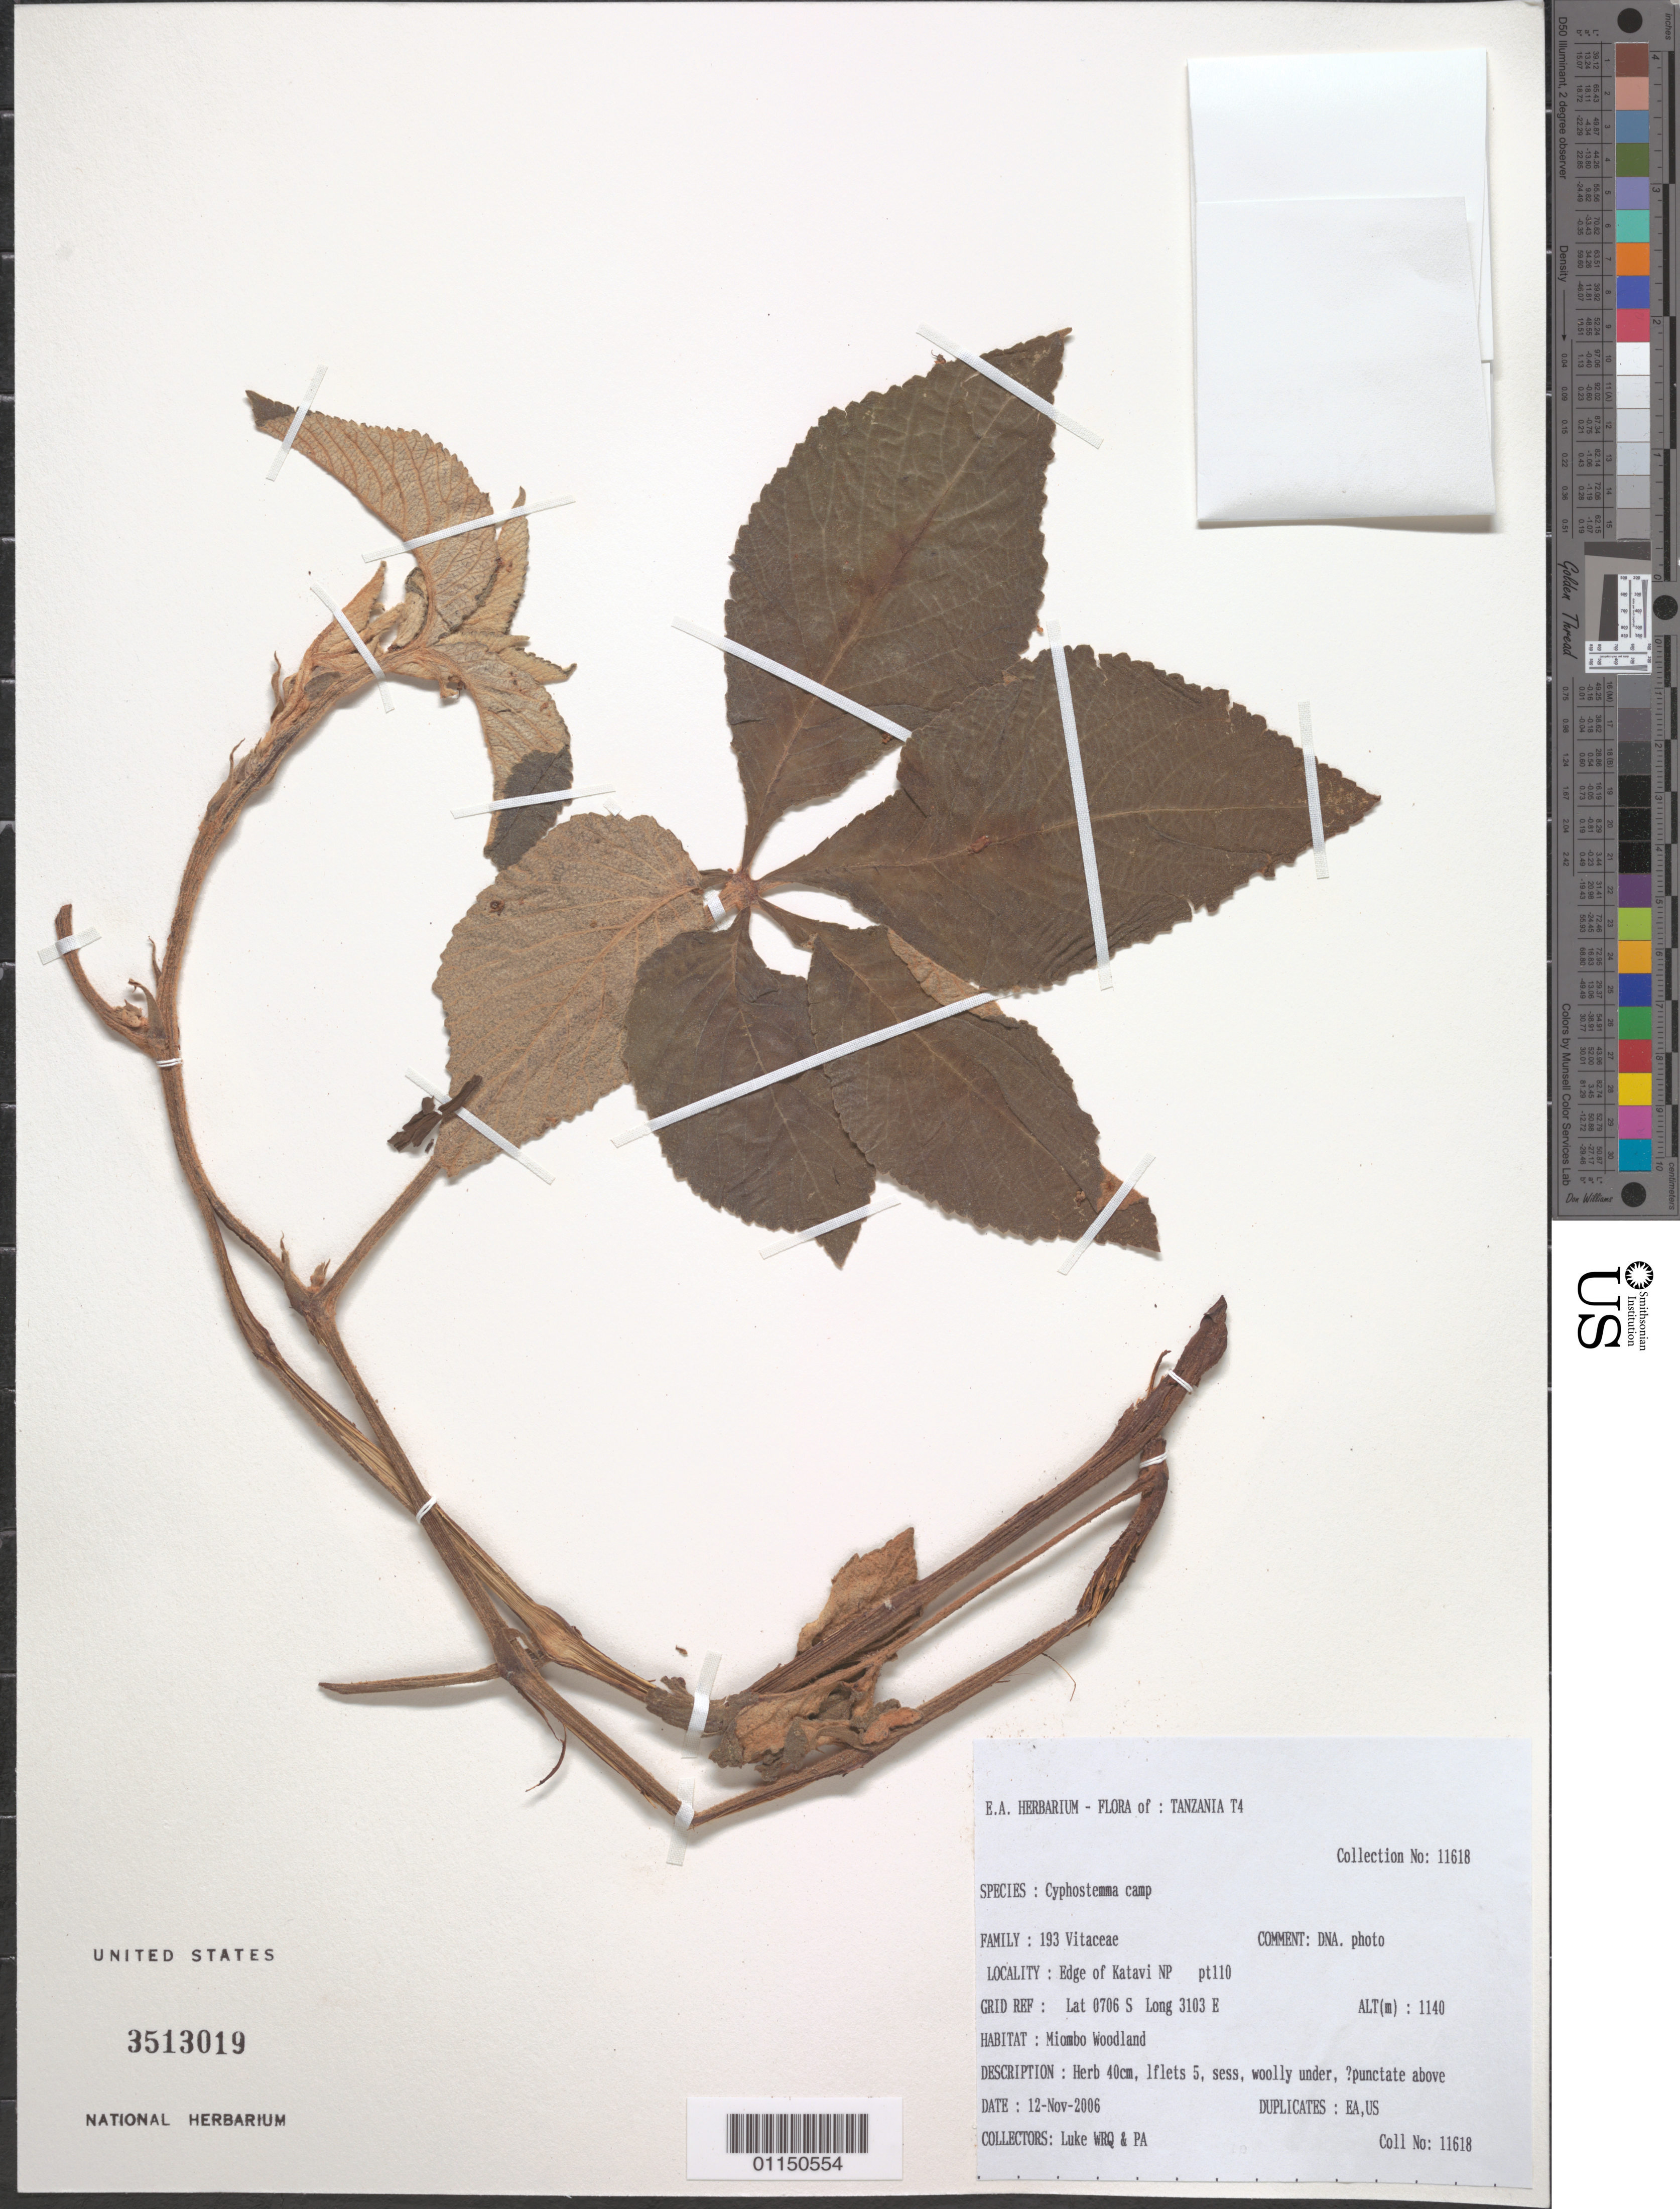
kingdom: Plantae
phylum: Tracheophyta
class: Magnoliopsida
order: Vitales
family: Vitaceae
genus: Cyphostemma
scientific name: Cyphostemma sp.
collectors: Q. Luke & P. Luke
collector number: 11618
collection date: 2006-11-12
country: Tanzania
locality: Edge of Katavi NP. Pt110.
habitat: Miombo Woodland. Herb.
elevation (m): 1140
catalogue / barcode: US 3513019